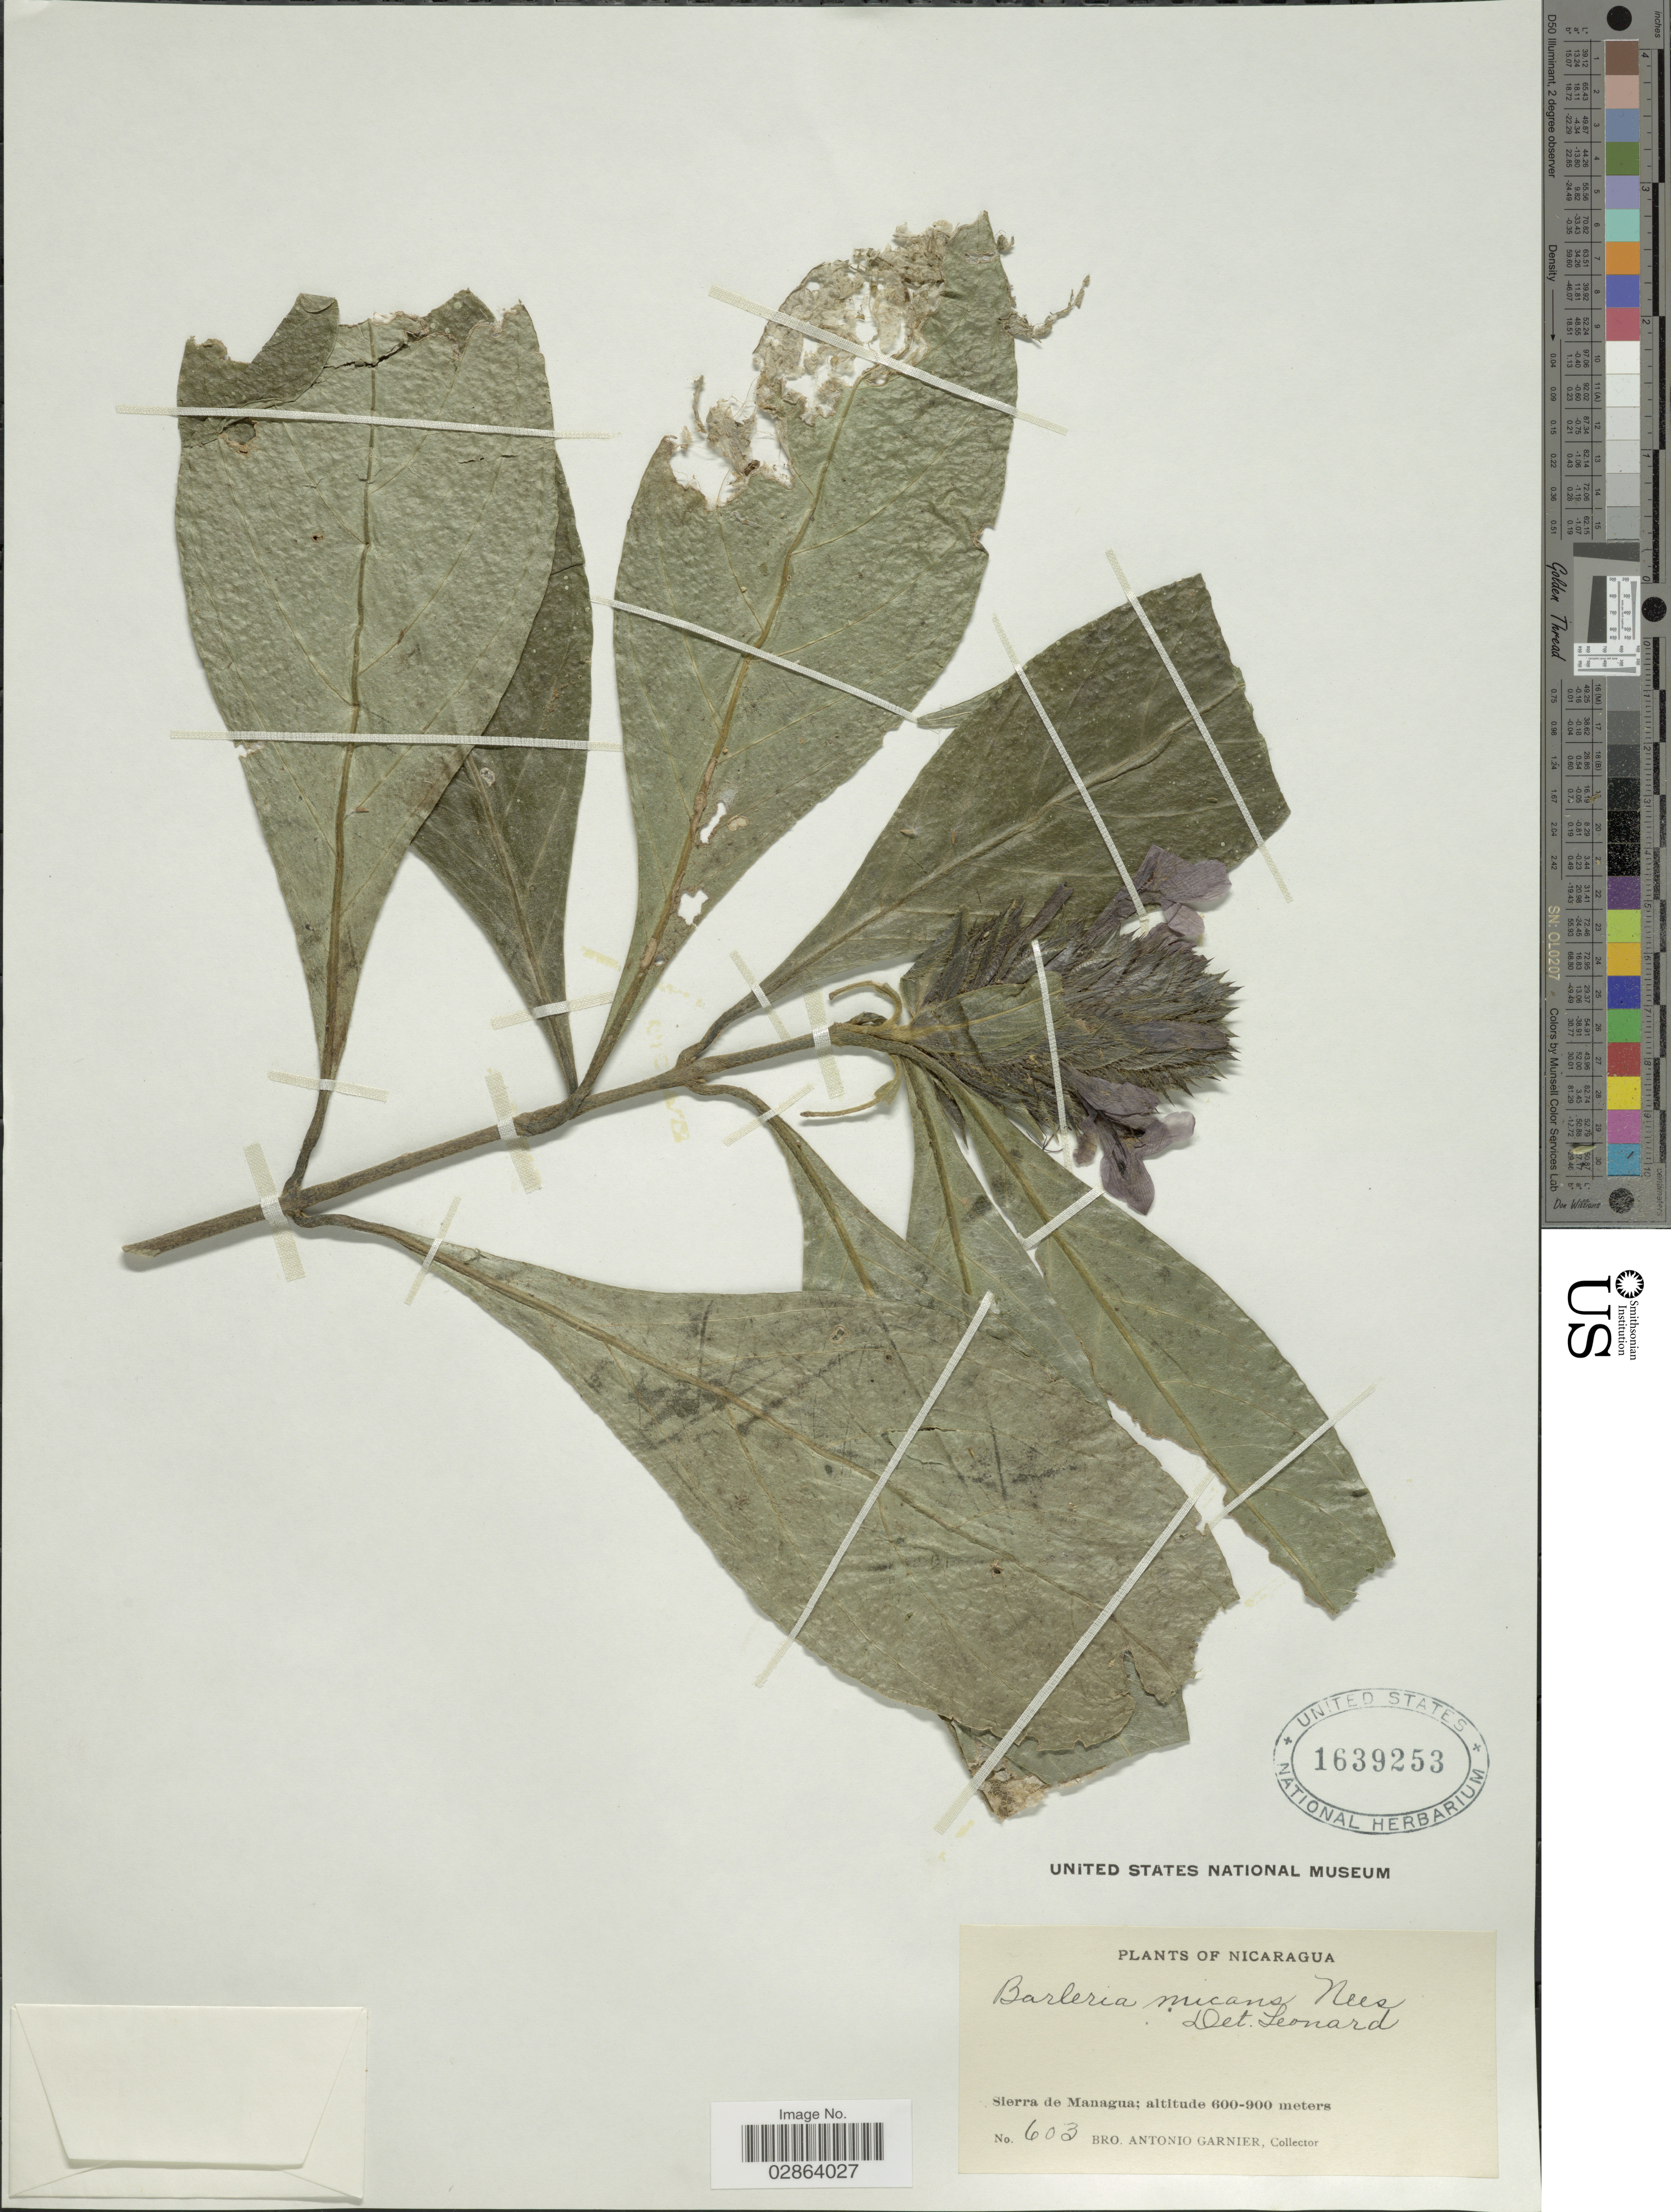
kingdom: Plantae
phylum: Tracheophyta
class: Magnoliopsida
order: Lamiales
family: Acanthaceae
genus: Barleria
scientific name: Barleria oenotheroides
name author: Dum. Cours.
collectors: Bro. A. Garnier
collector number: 603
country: Nicaragua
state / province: Managua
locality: Sierra de Managua.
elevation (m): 600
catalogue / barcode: US 1639253